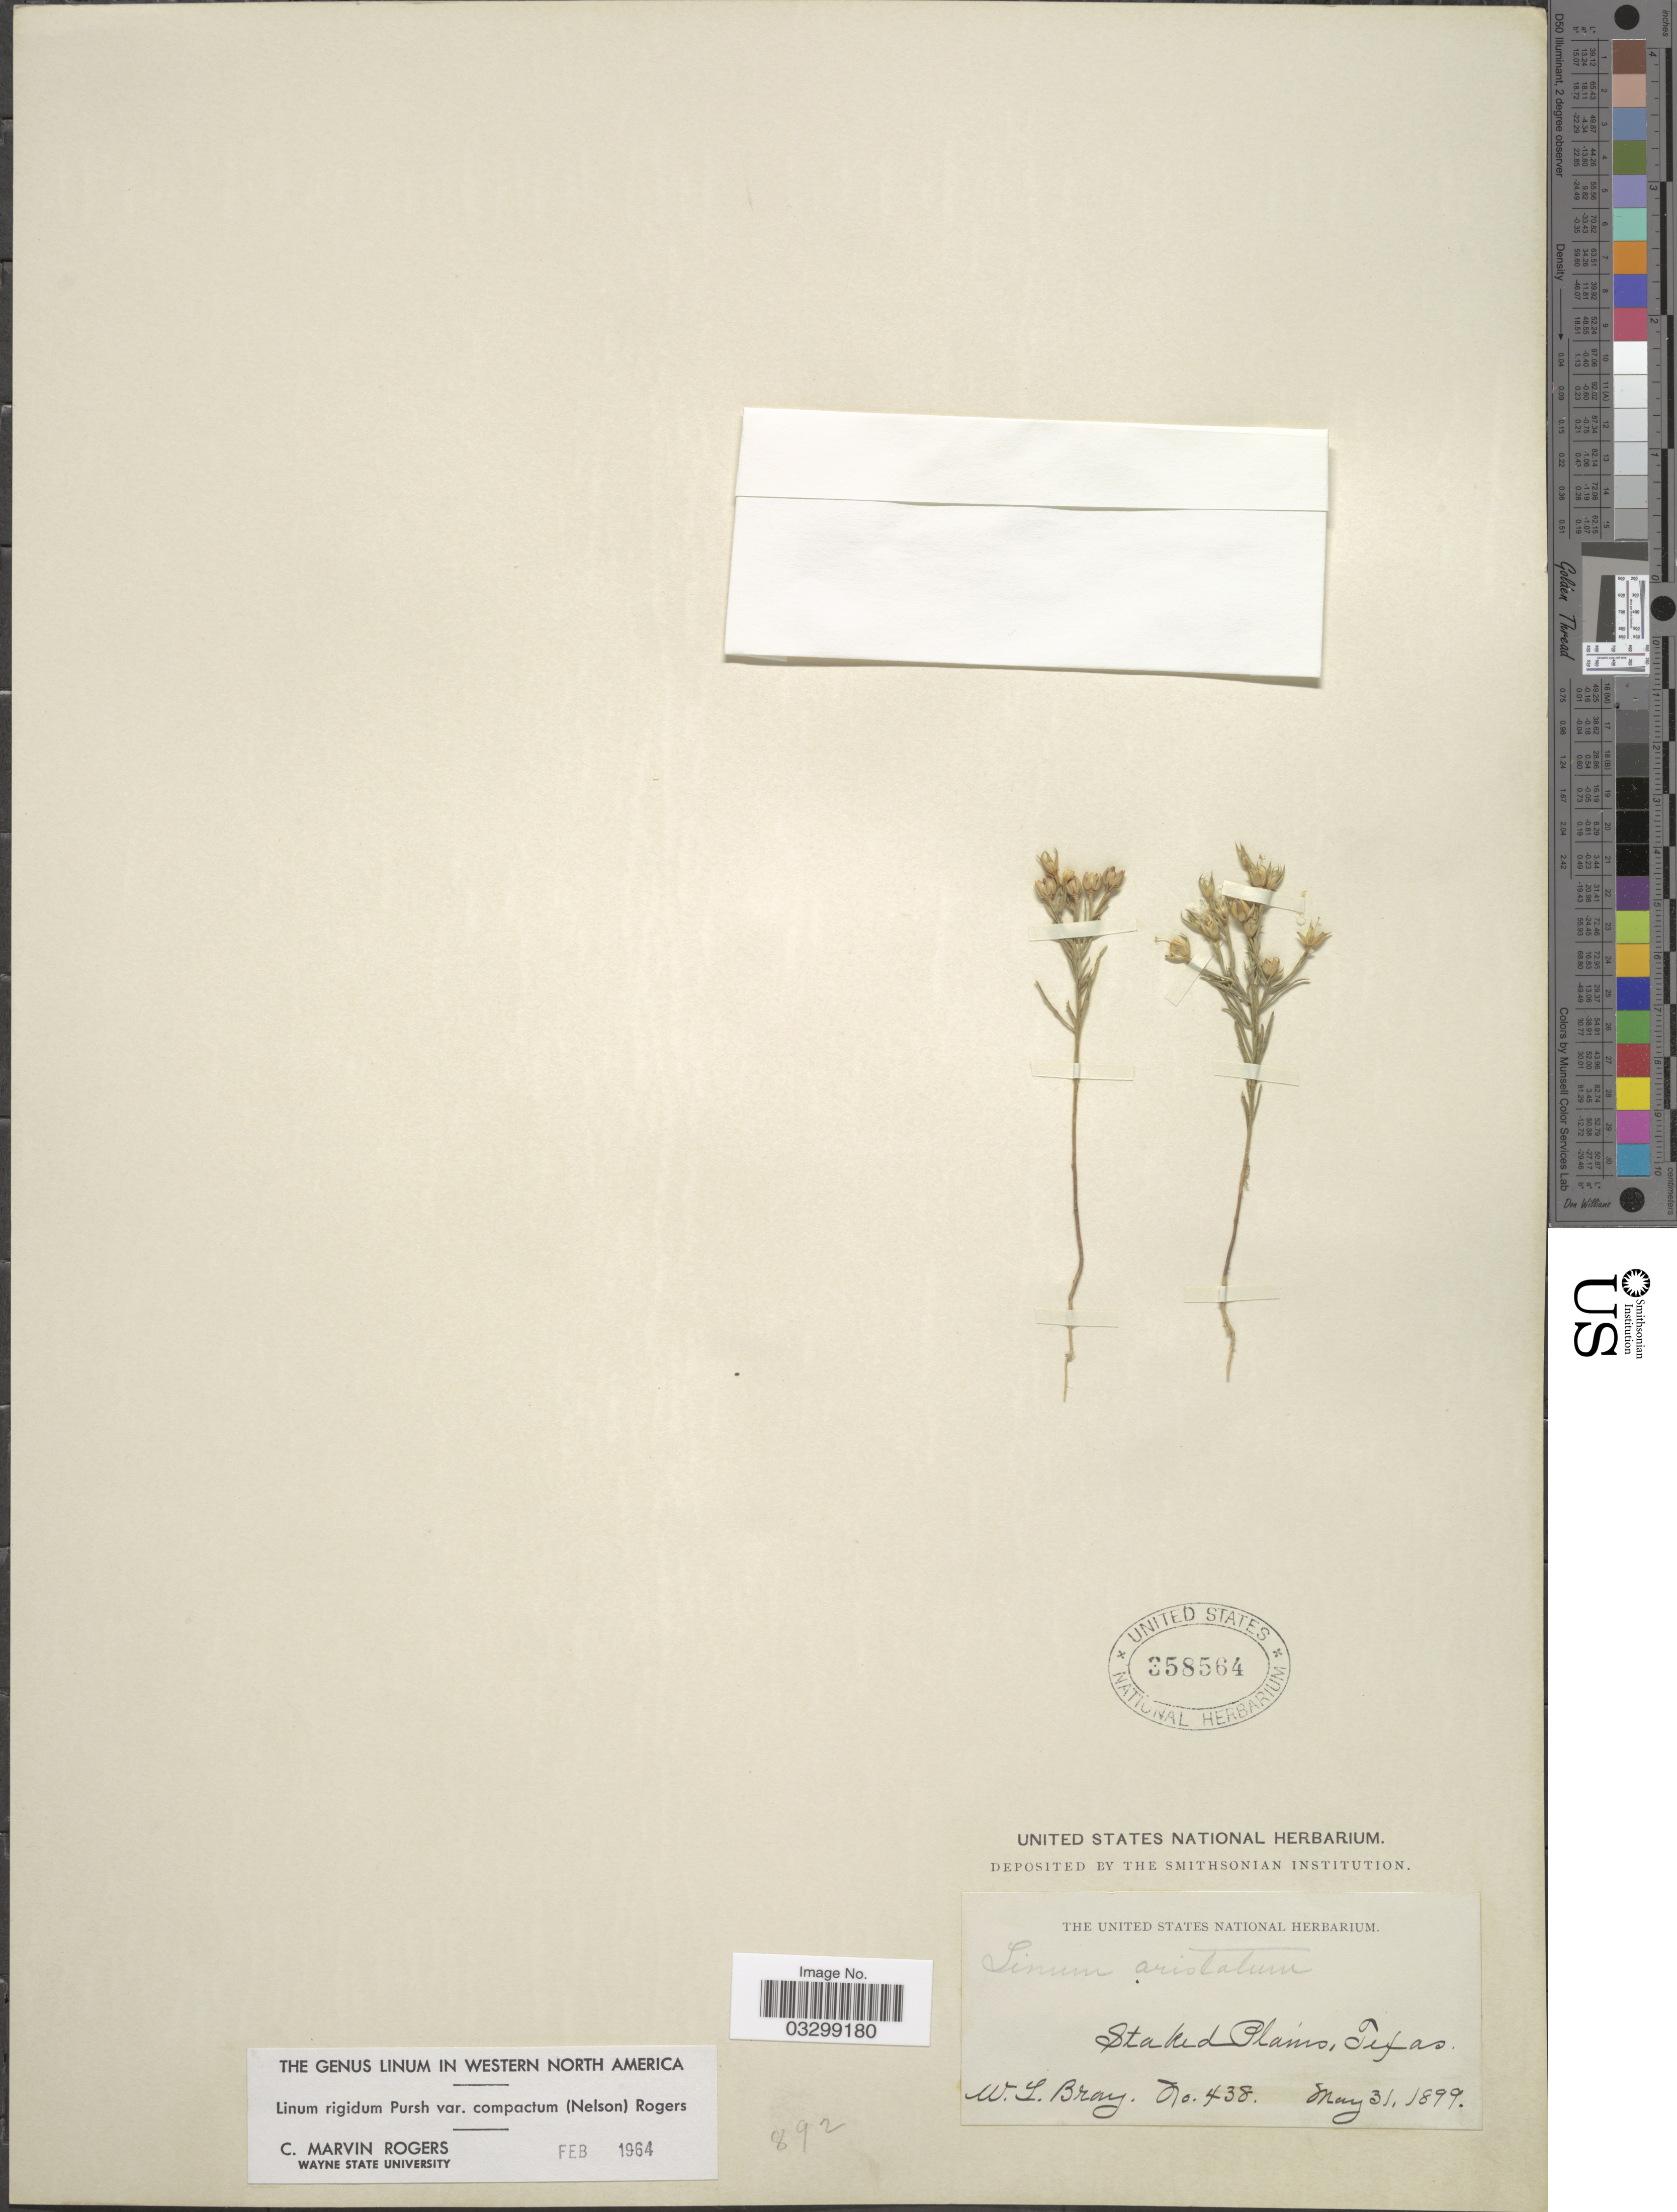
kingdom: Plantae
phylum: Tracheophyta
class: Magnoliopsida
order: Malpighiales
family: Linaceae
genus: Linum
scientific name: Linum rigidum var. compactum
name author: (A. Nelson) C.M. Rogers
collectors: W. L. Bray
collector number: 438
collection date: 1899-05-31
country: United States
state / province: Texas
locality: Staked Plains.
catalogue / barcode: US 358564